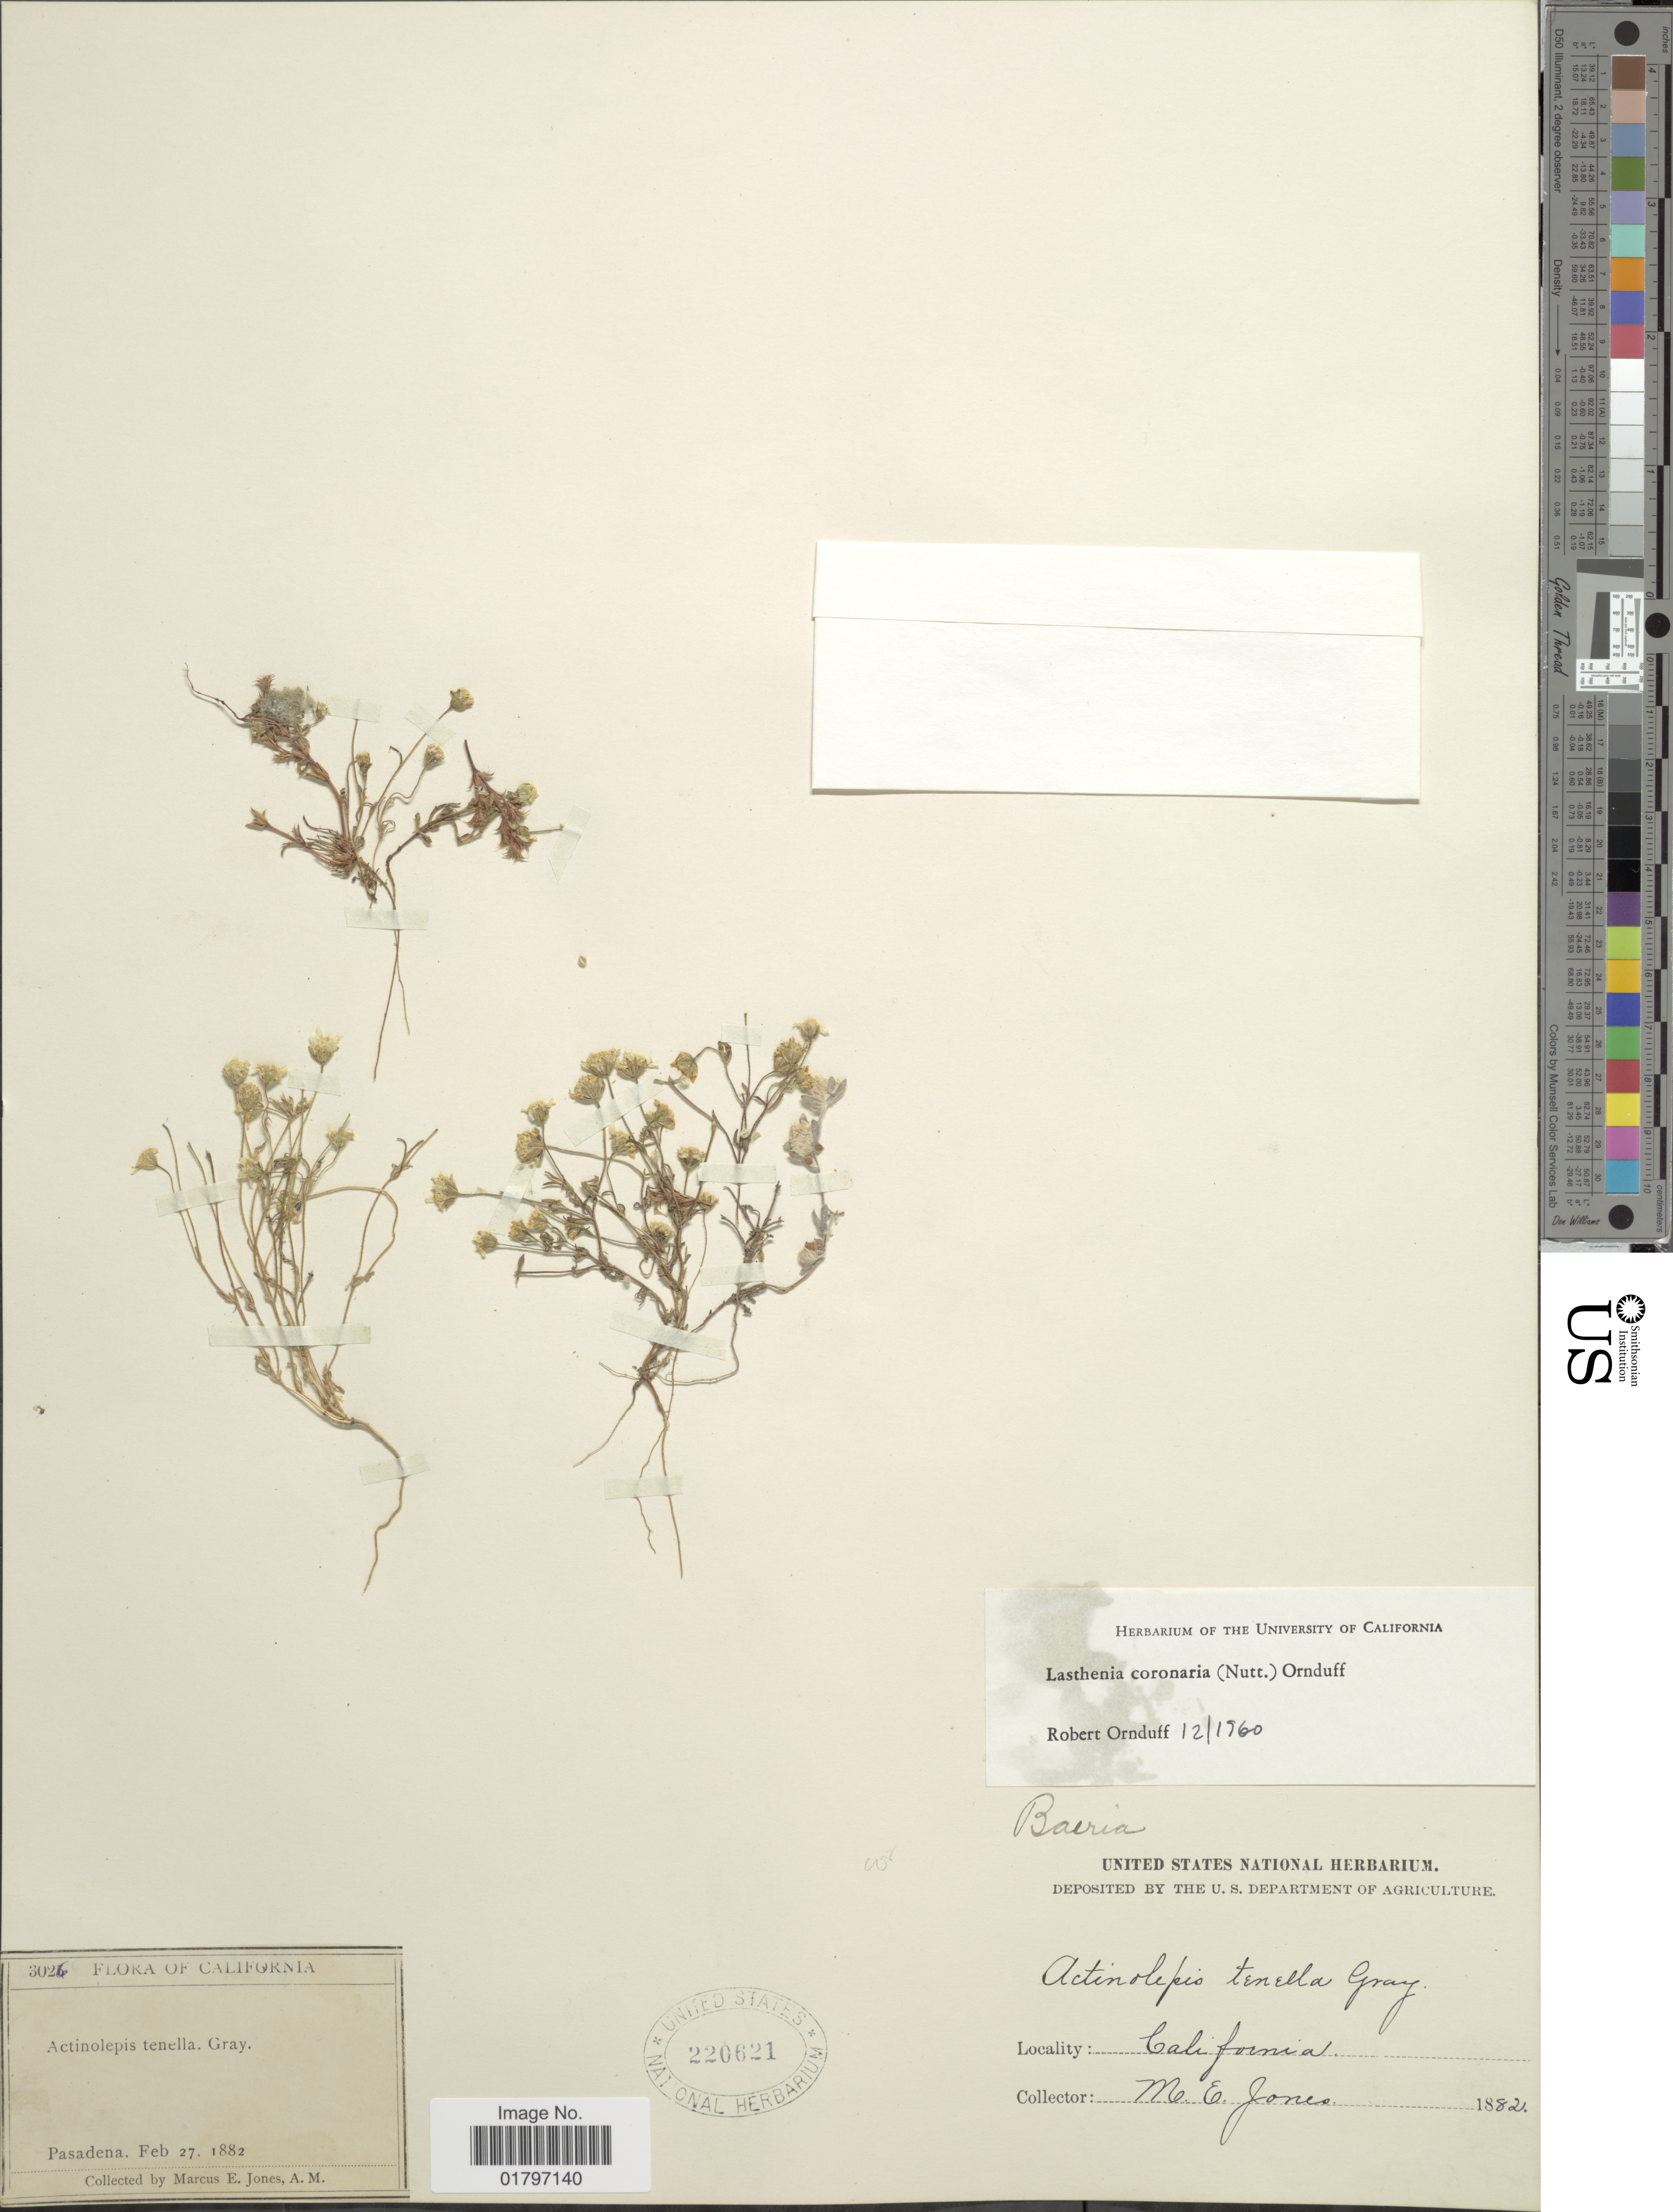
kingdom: Plantae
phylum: Tracheophyta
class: Magnoliopsida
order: Asterales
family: Asteraceae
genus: Lasthenia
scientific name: Lasthenia coronaria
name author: (Nutt.) Ornduff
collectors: M. E. Jones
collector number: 3026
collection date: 1882-02-27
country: United States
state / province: California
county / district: Los Angeles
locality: Pasadena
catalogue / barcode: US 220621